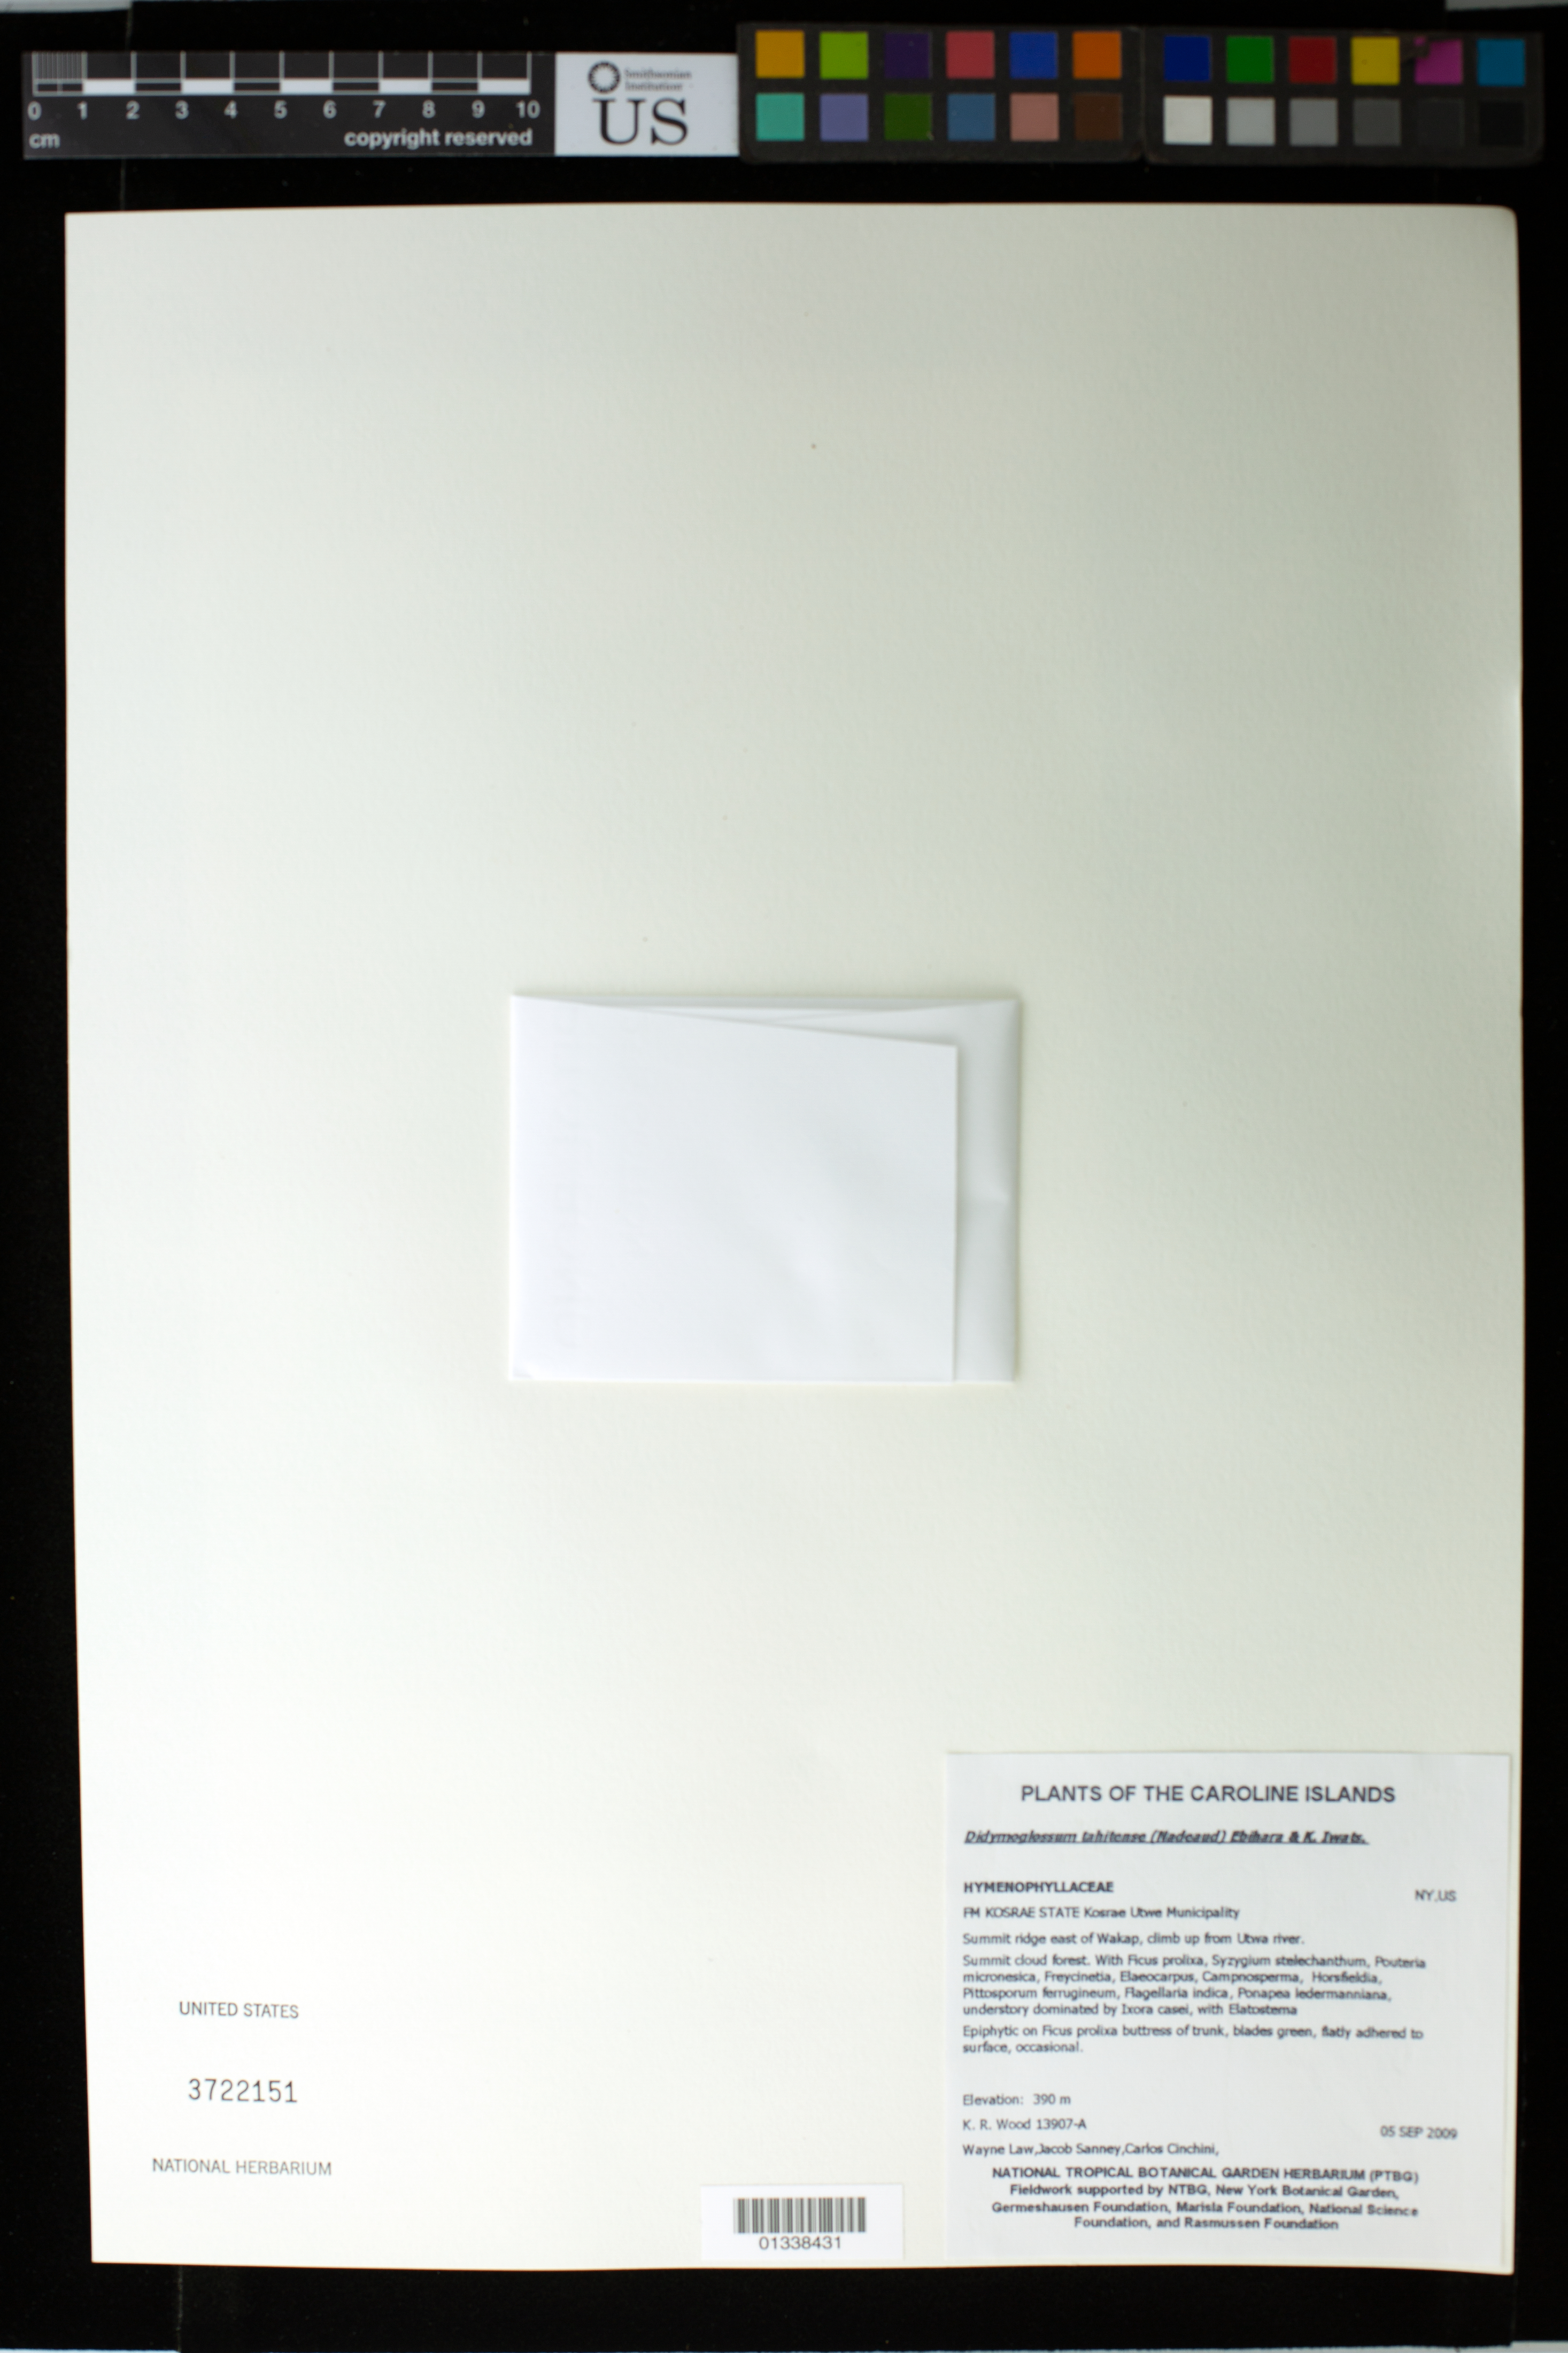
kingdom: Plantae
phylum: Tracheophyta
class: Polypodiopsida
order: Hymenophyllales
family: Hymenophyllaceae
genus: Didymoglossum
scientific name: Didymoglossum tahitense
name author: (Nadeaud) Ebihara & K. Iwats.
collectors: K. R. Wood, W. Law, J. Sanney & C. Cinchini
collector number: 13907-A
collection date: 2009-09-05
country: Micronesia, Federated States of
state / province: Kosrae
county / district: Utwe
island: Kosrae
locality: Summit ridge east of Wakap, climb up from Utwa river.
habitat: Summit cloud forest.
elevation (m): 390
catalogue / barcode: US 3722151